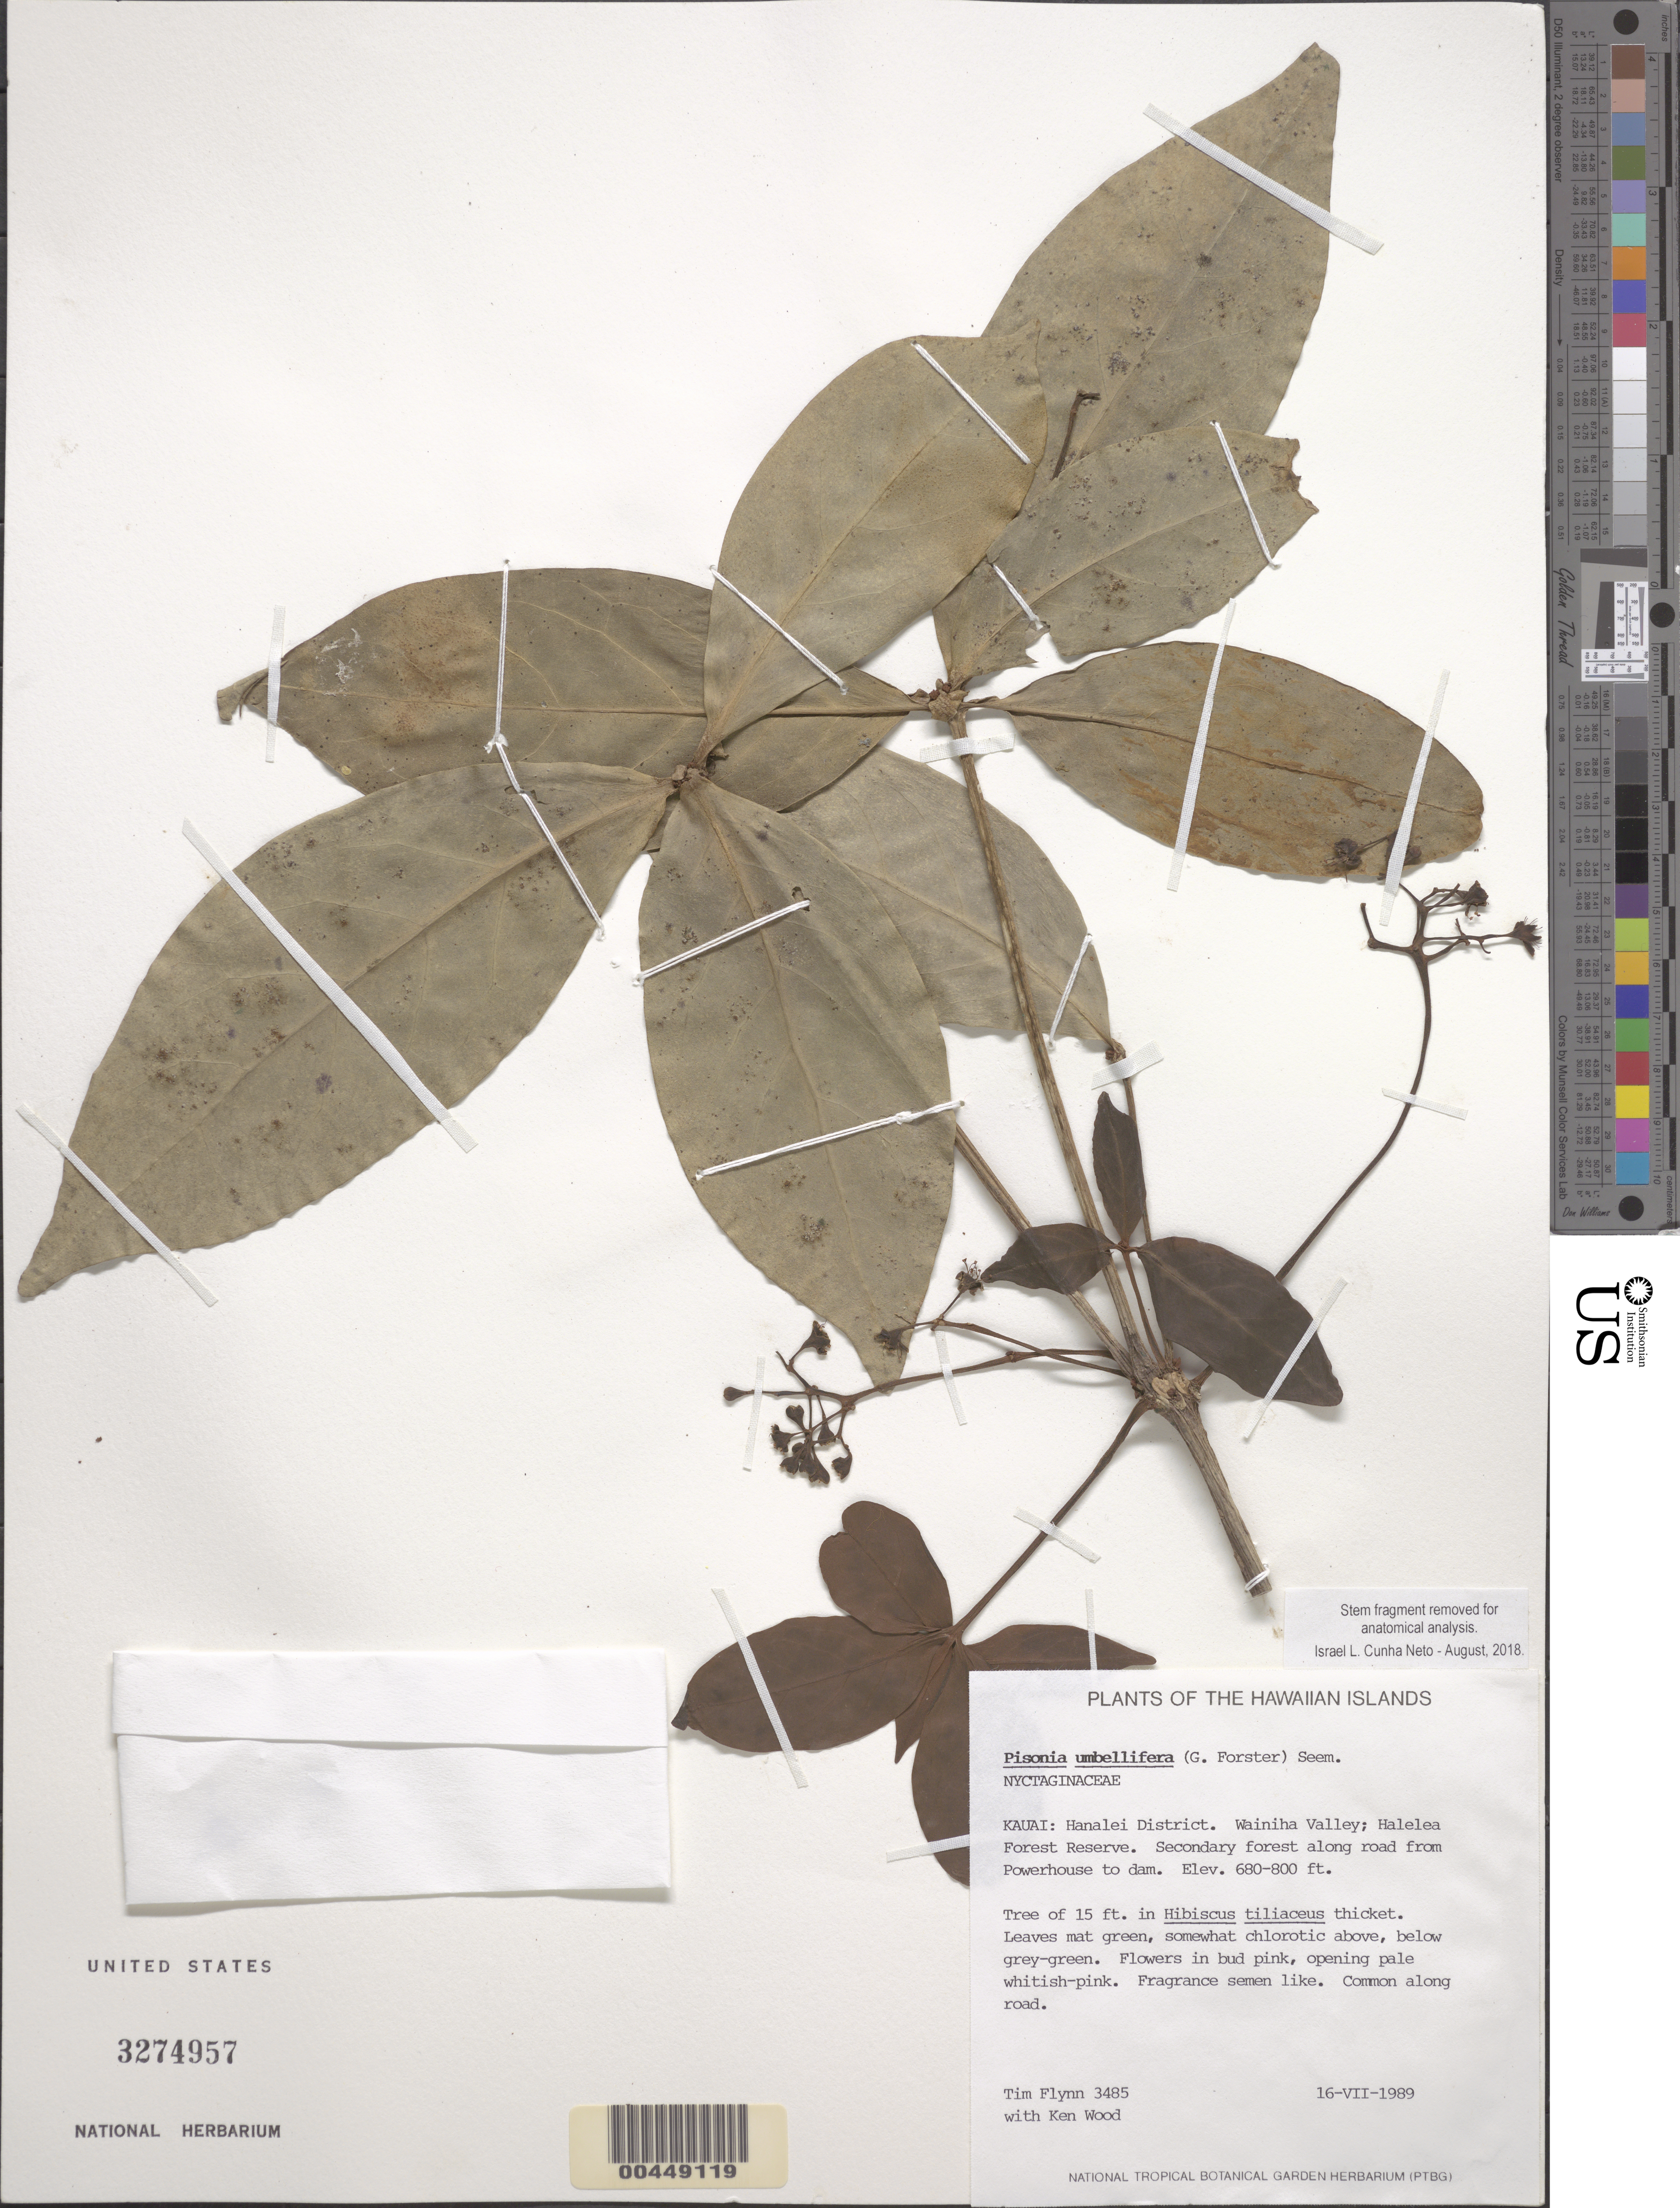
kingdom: Plantae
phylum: Tracheophyta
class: Magnoliopsida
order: Caryophyllales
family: Nyctaginaceae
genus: Ceodes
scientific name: Ceodes umbellifera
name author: J.R. Forst. & G. Forst.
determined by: Wagner, W. L., (BOT), Smithsonian Institution - National Museum of Natural History (UNITED STATES)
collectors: T. W. Flynn & K. Wood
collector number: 3485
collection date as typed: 16 Jul 1989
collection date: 1989-07-16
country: United States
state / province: Hawaii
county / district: Kauai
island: Kaua'i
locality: Hanalei Dist., Wainiha Valley, Halelea Forest Reserve, secondary road from Powerhouse to dam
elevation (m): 207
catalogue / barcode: US 3274957